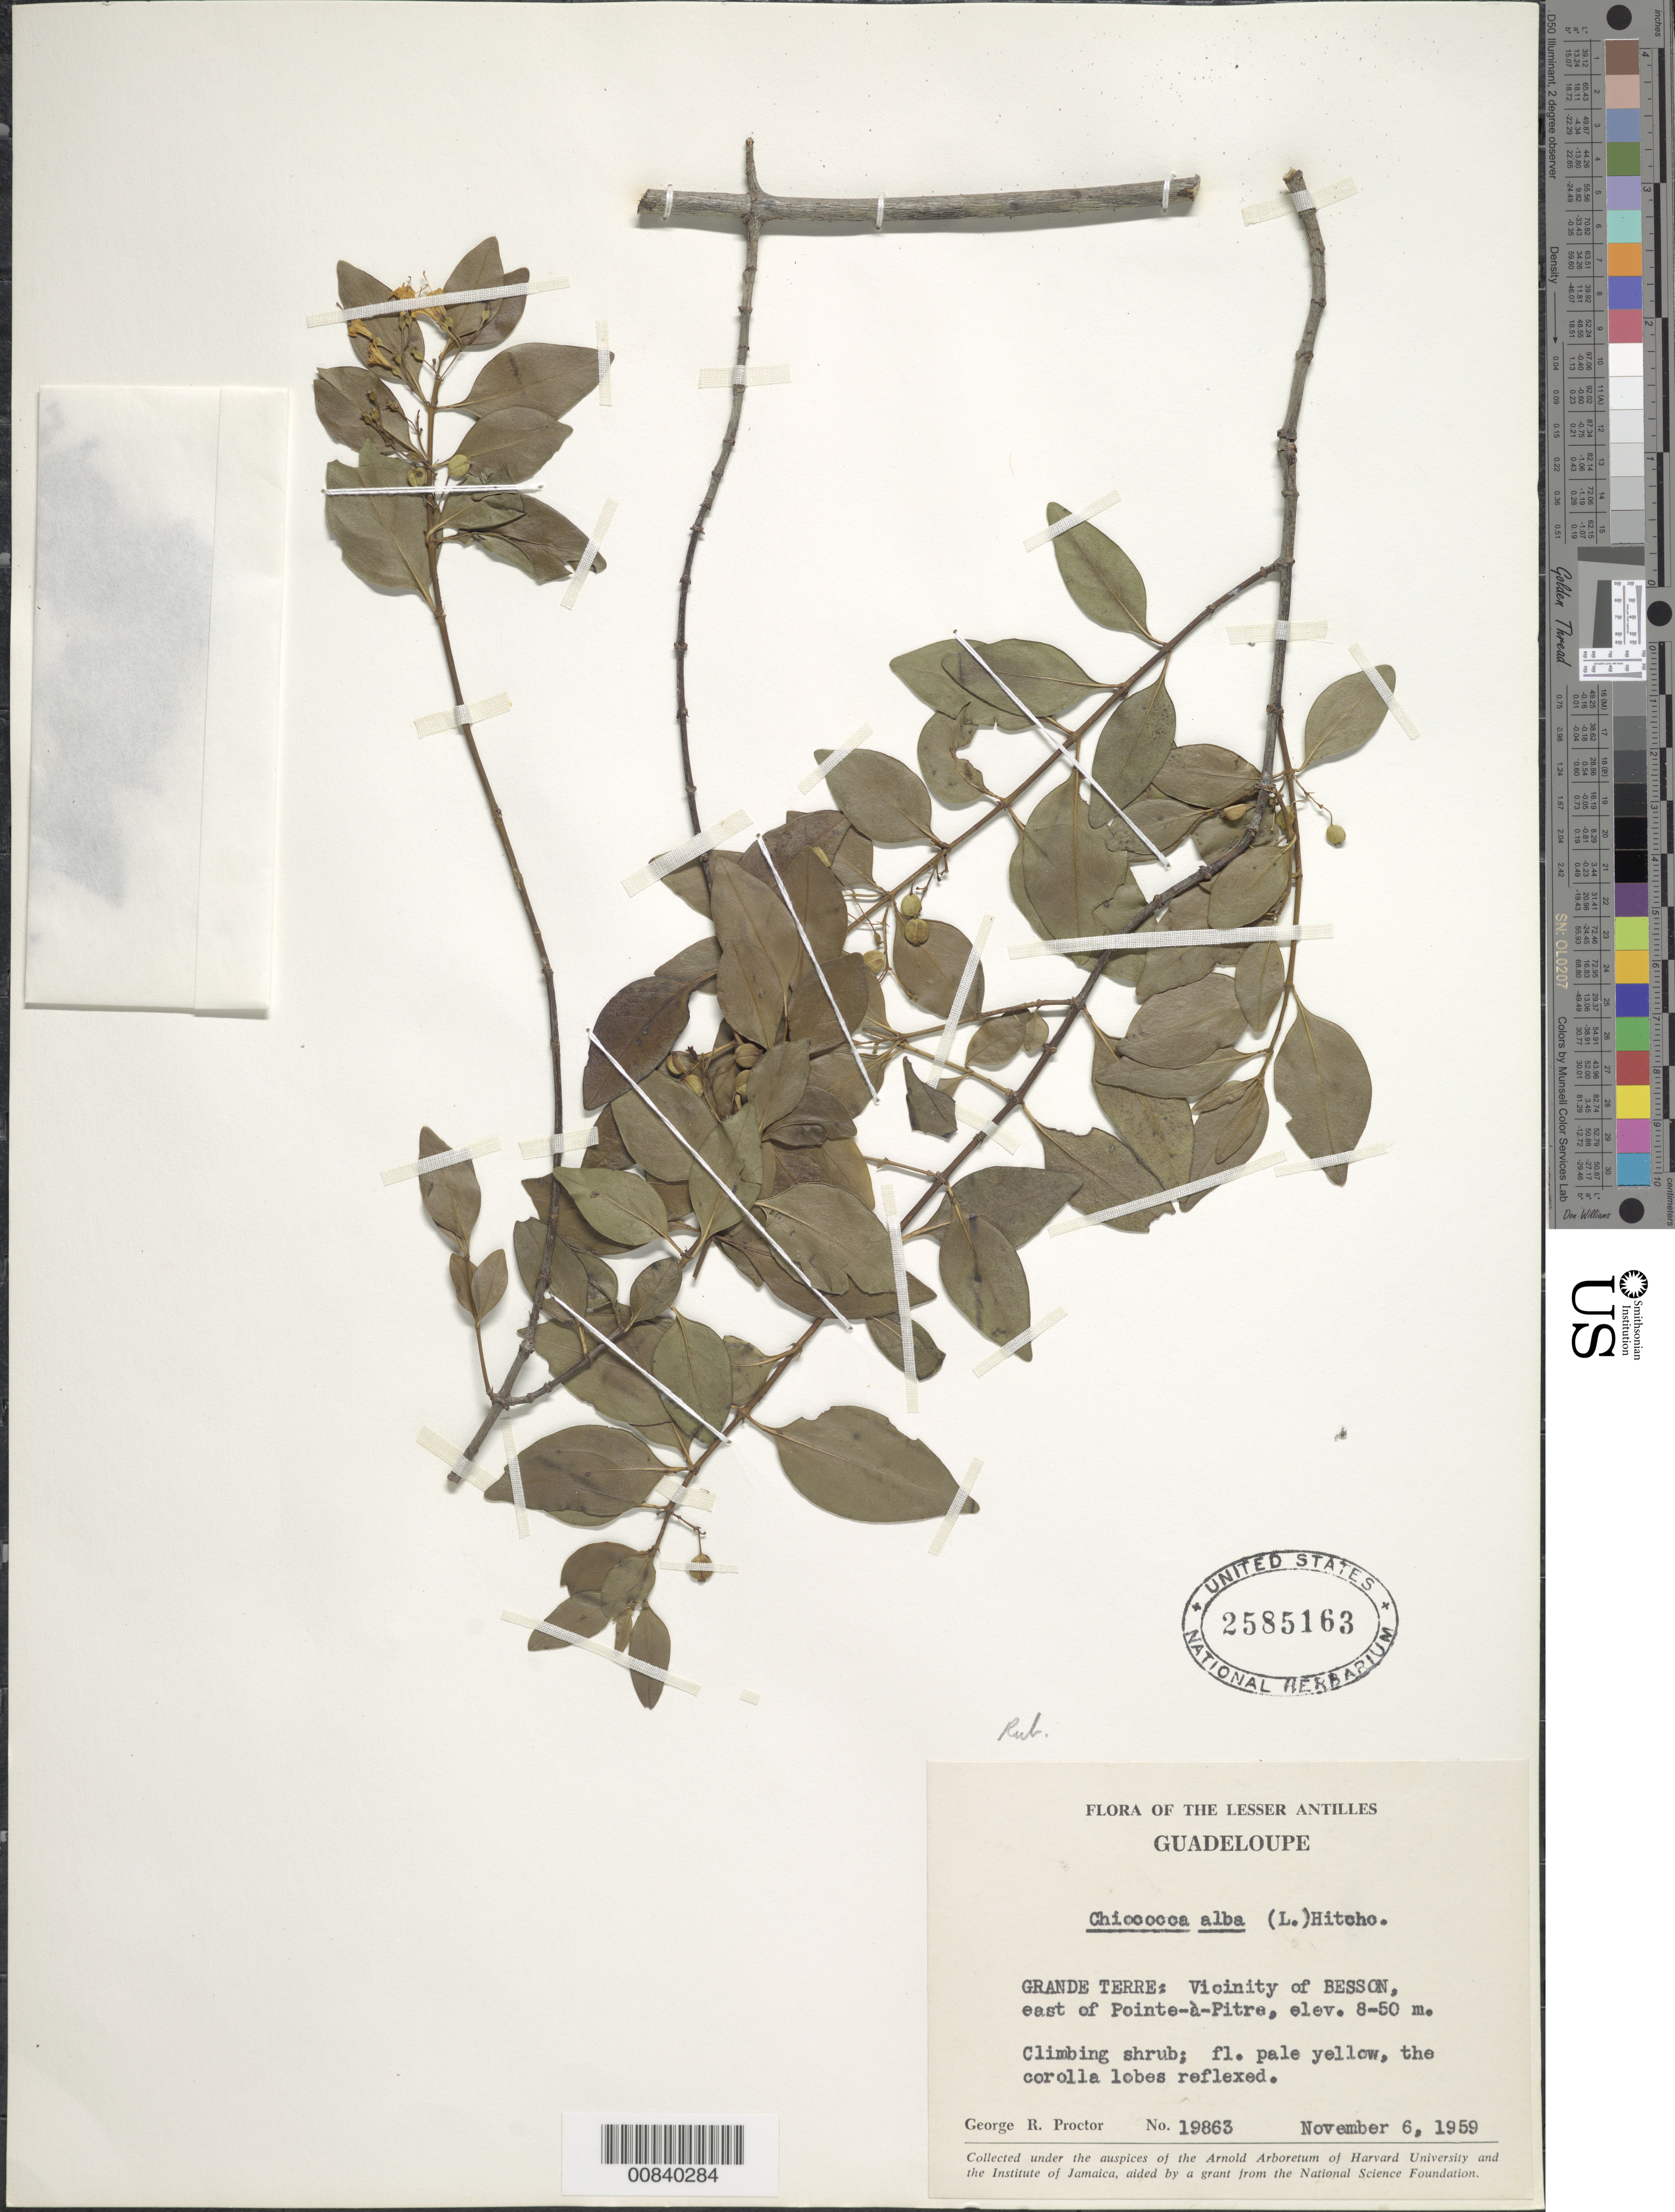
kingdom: Plantae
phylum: Tracheophyta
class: Magnoliopsida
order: Gentianales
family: Rubiaceae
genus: Chiococca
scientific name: Chiococca alba subsp. alba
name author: (L.) Hitchc.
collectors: G. R. Proctor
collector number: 19863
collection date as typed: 06 Nov 1959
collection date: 1959-11-06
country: Guadeloupe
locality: Grande Terre: Vicinity of Besson, east of Pointe-à-Pitre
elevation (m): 8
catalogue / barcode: US 2585163